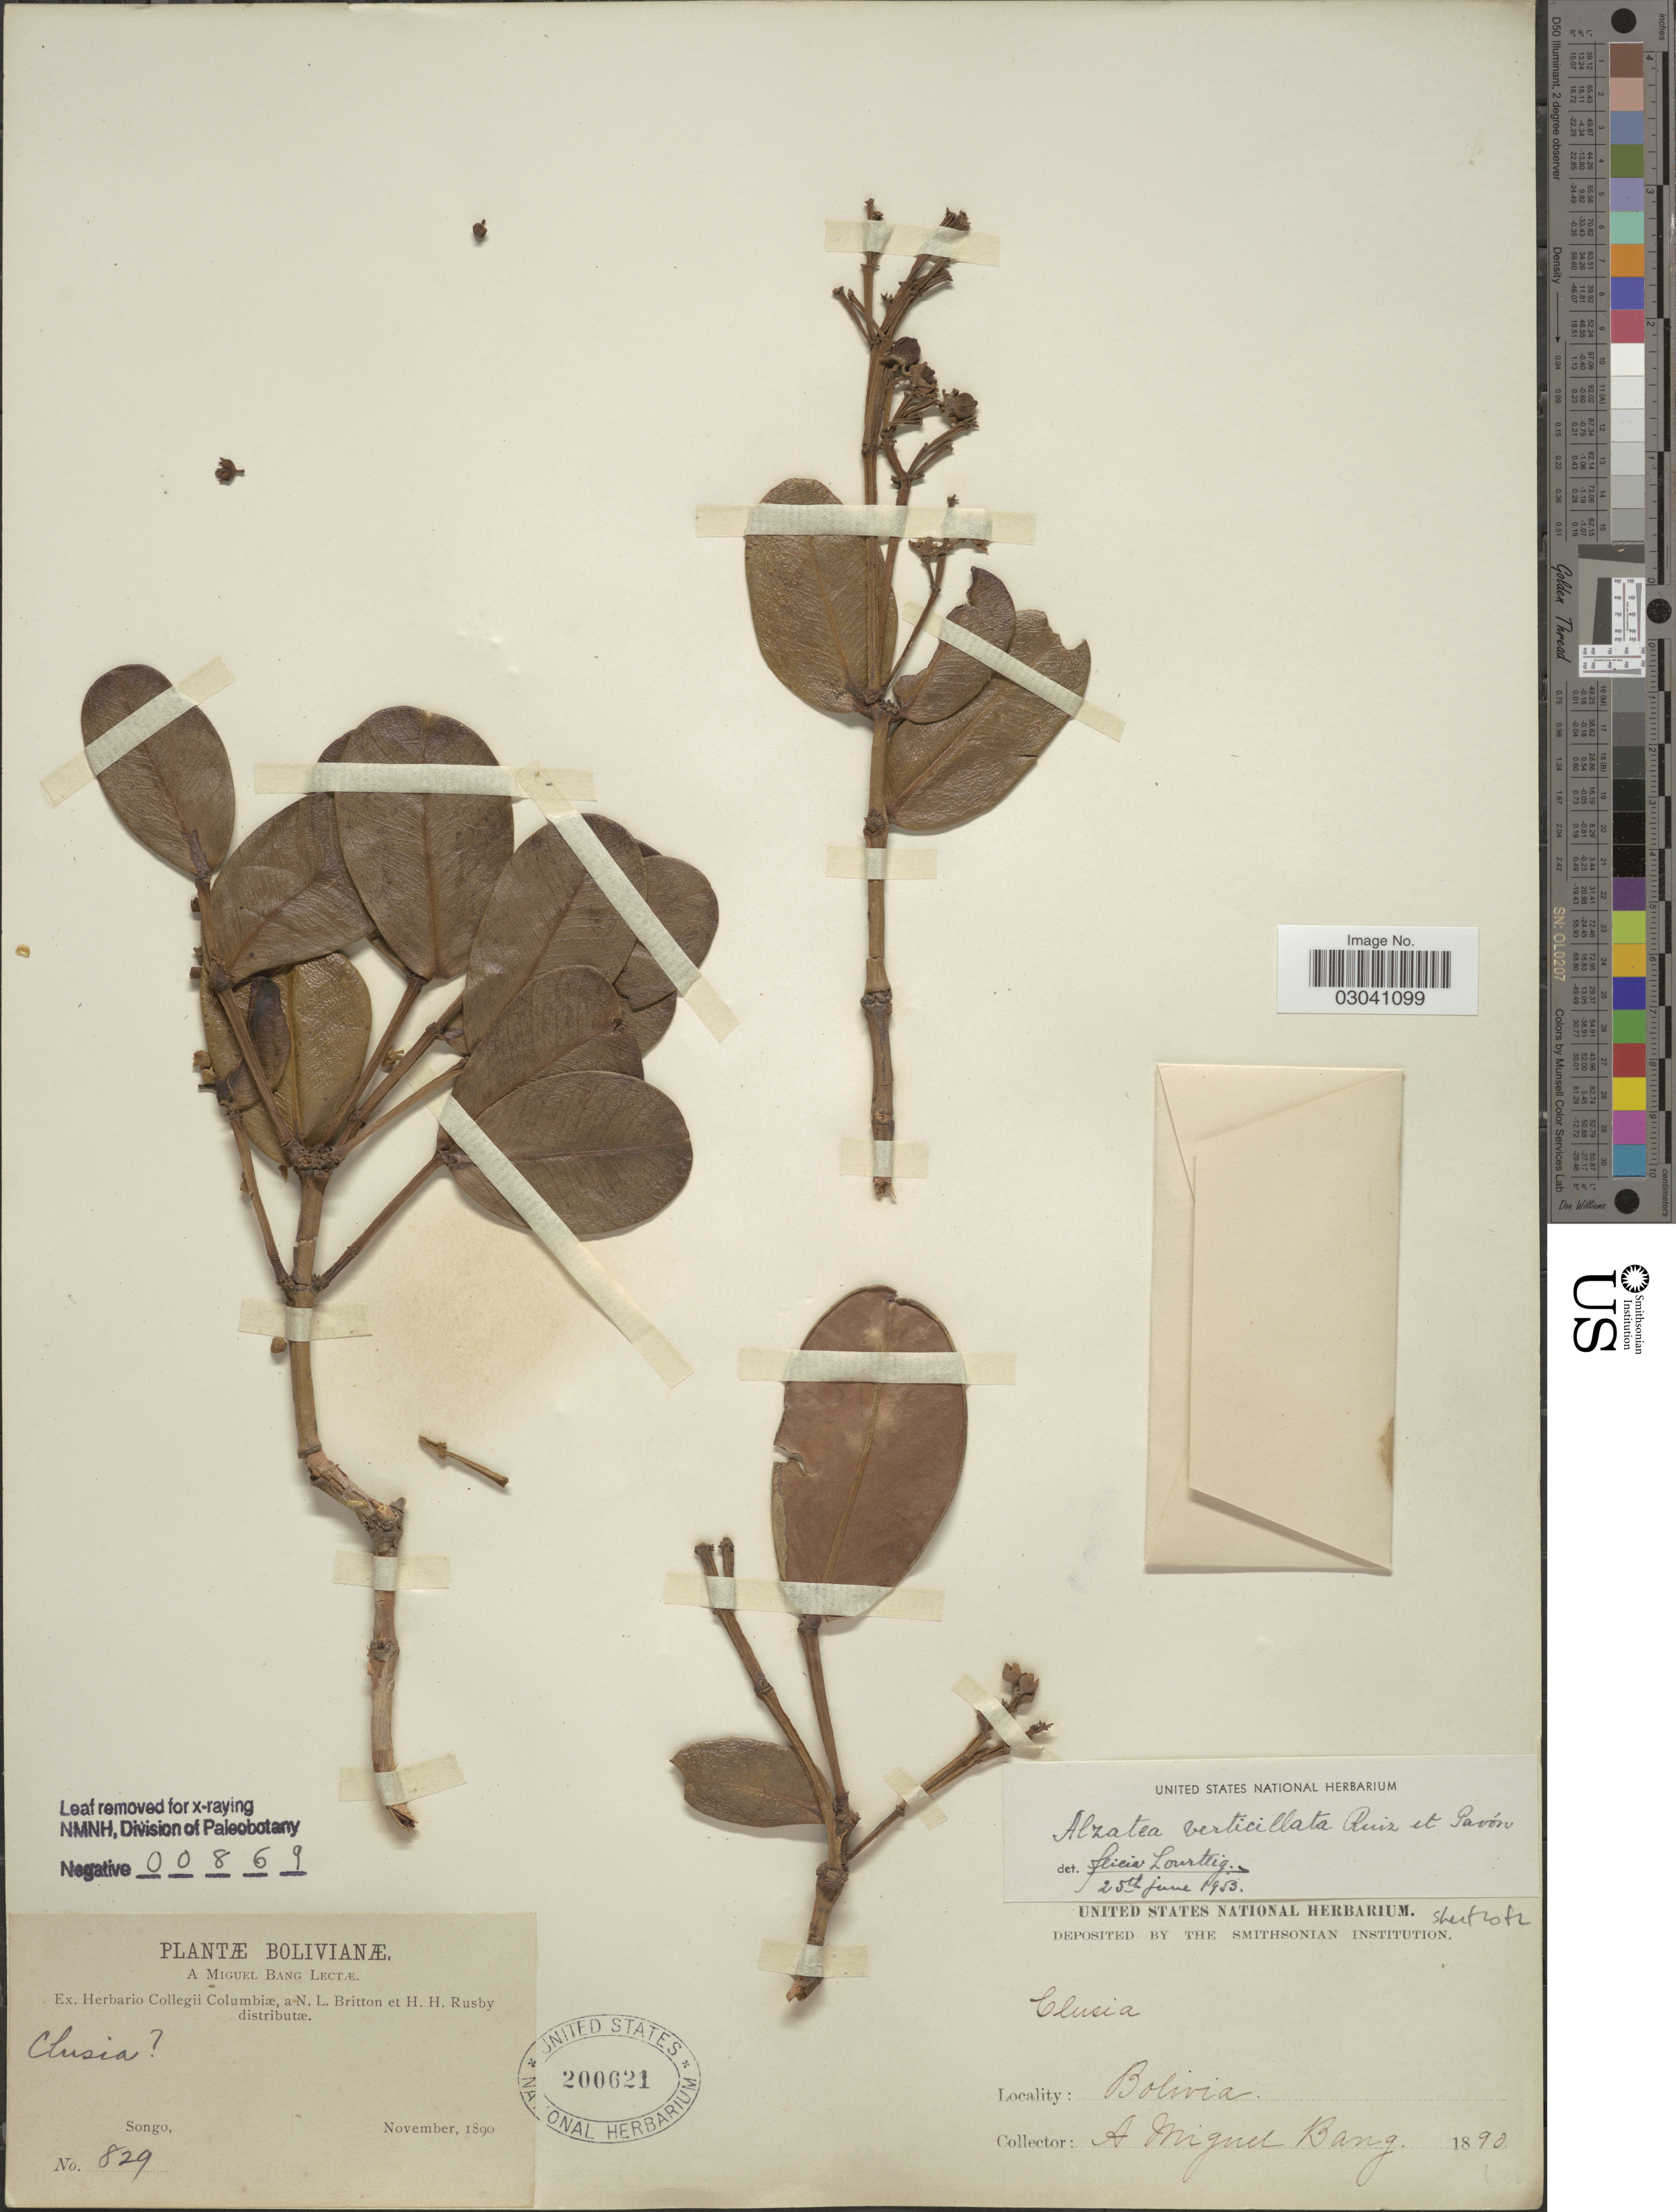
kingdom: Plantae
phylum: Tracheophyta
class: Magnoliopsida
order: Myrtales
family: Alzateaceae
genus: Alzatea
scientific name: Alzatea verticillata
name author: Ruiz & Pav.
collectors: M. Bang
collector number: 829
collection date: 1890-11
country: Bolivia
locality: Songo.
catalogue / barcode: US 200621